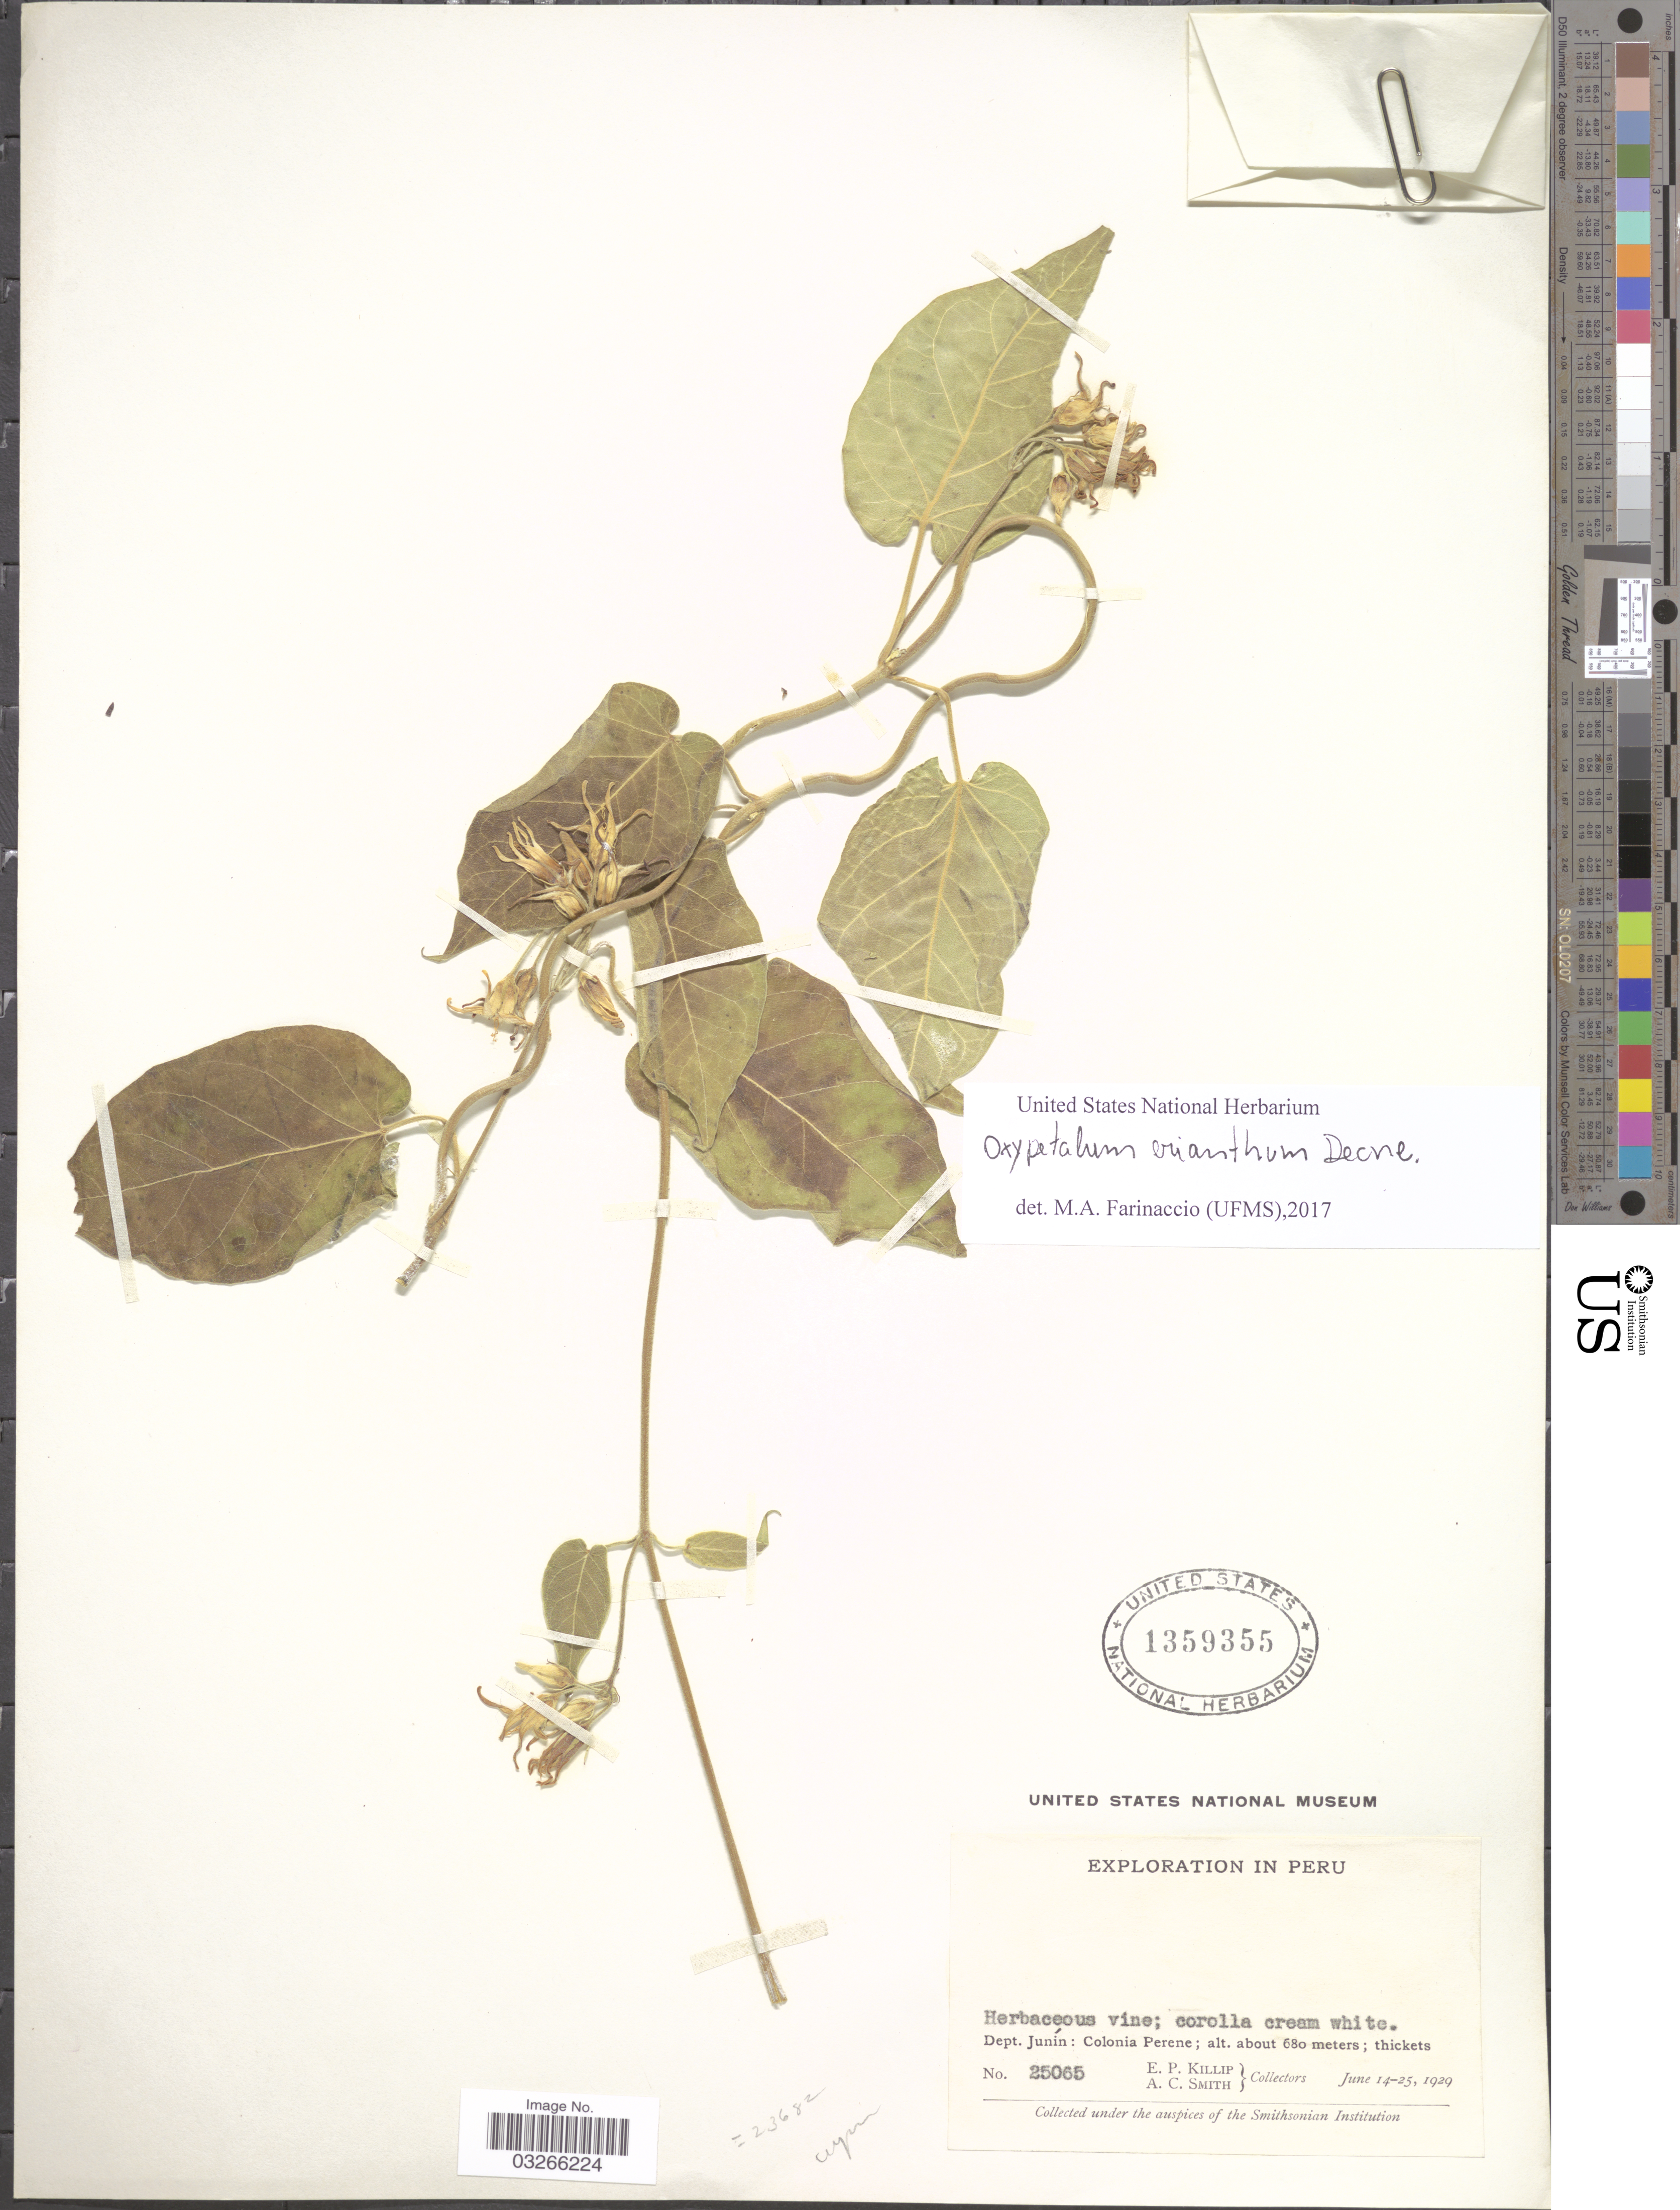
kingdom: Plantae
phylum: Tracheophyta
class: Magnoliopsida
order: Gentianales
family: Apocynaceae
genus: Oxypetalum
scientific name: Oxypetalum erianthum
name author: Decne.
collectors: E. P. Killip & A. C. Smith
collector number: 25065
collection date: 1929-06-14/1929-06-25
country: Peru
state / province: Junín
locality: Dept. Junín: Colonia Perene.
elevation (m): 680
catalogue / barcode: US 1359355